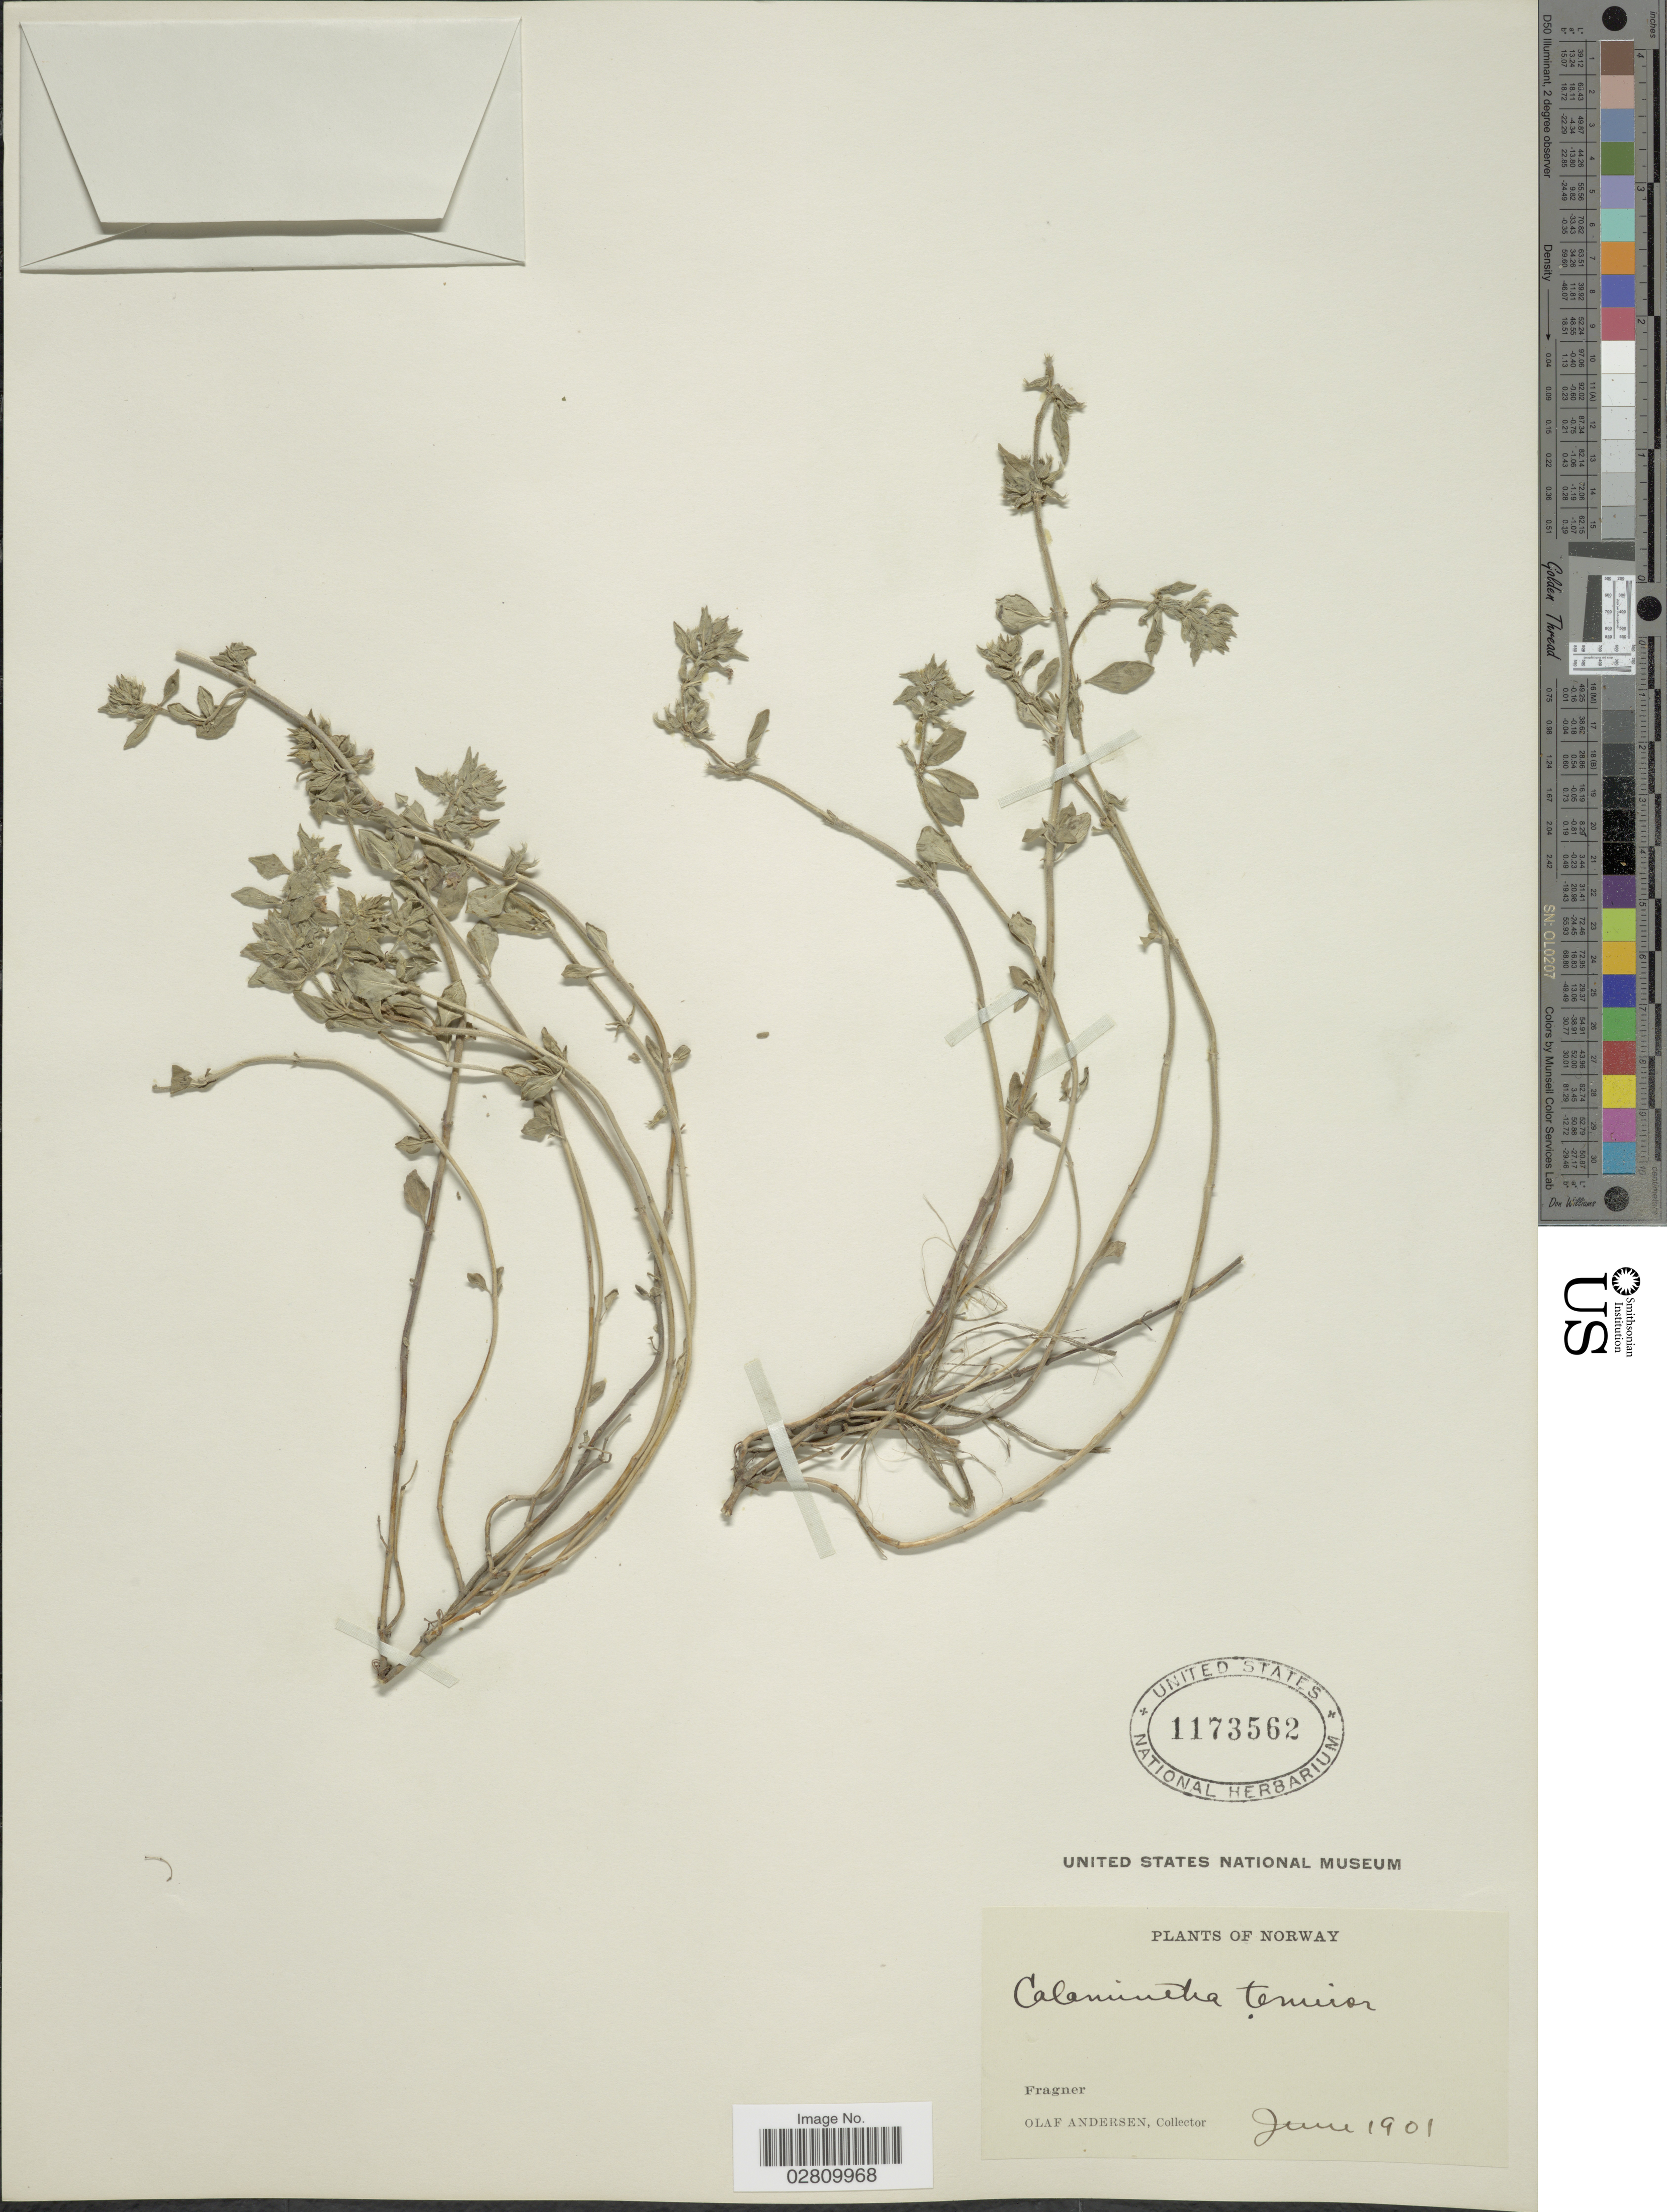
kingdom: Plantae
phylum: Tracheophyta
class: Magnoliopsida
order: Lamiales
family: Lamiaceae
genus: Calamintha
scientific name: Calamintha sp.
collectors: O. Andersen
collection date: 1901-06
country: Norway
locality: Fragner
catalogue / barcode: US 1173562